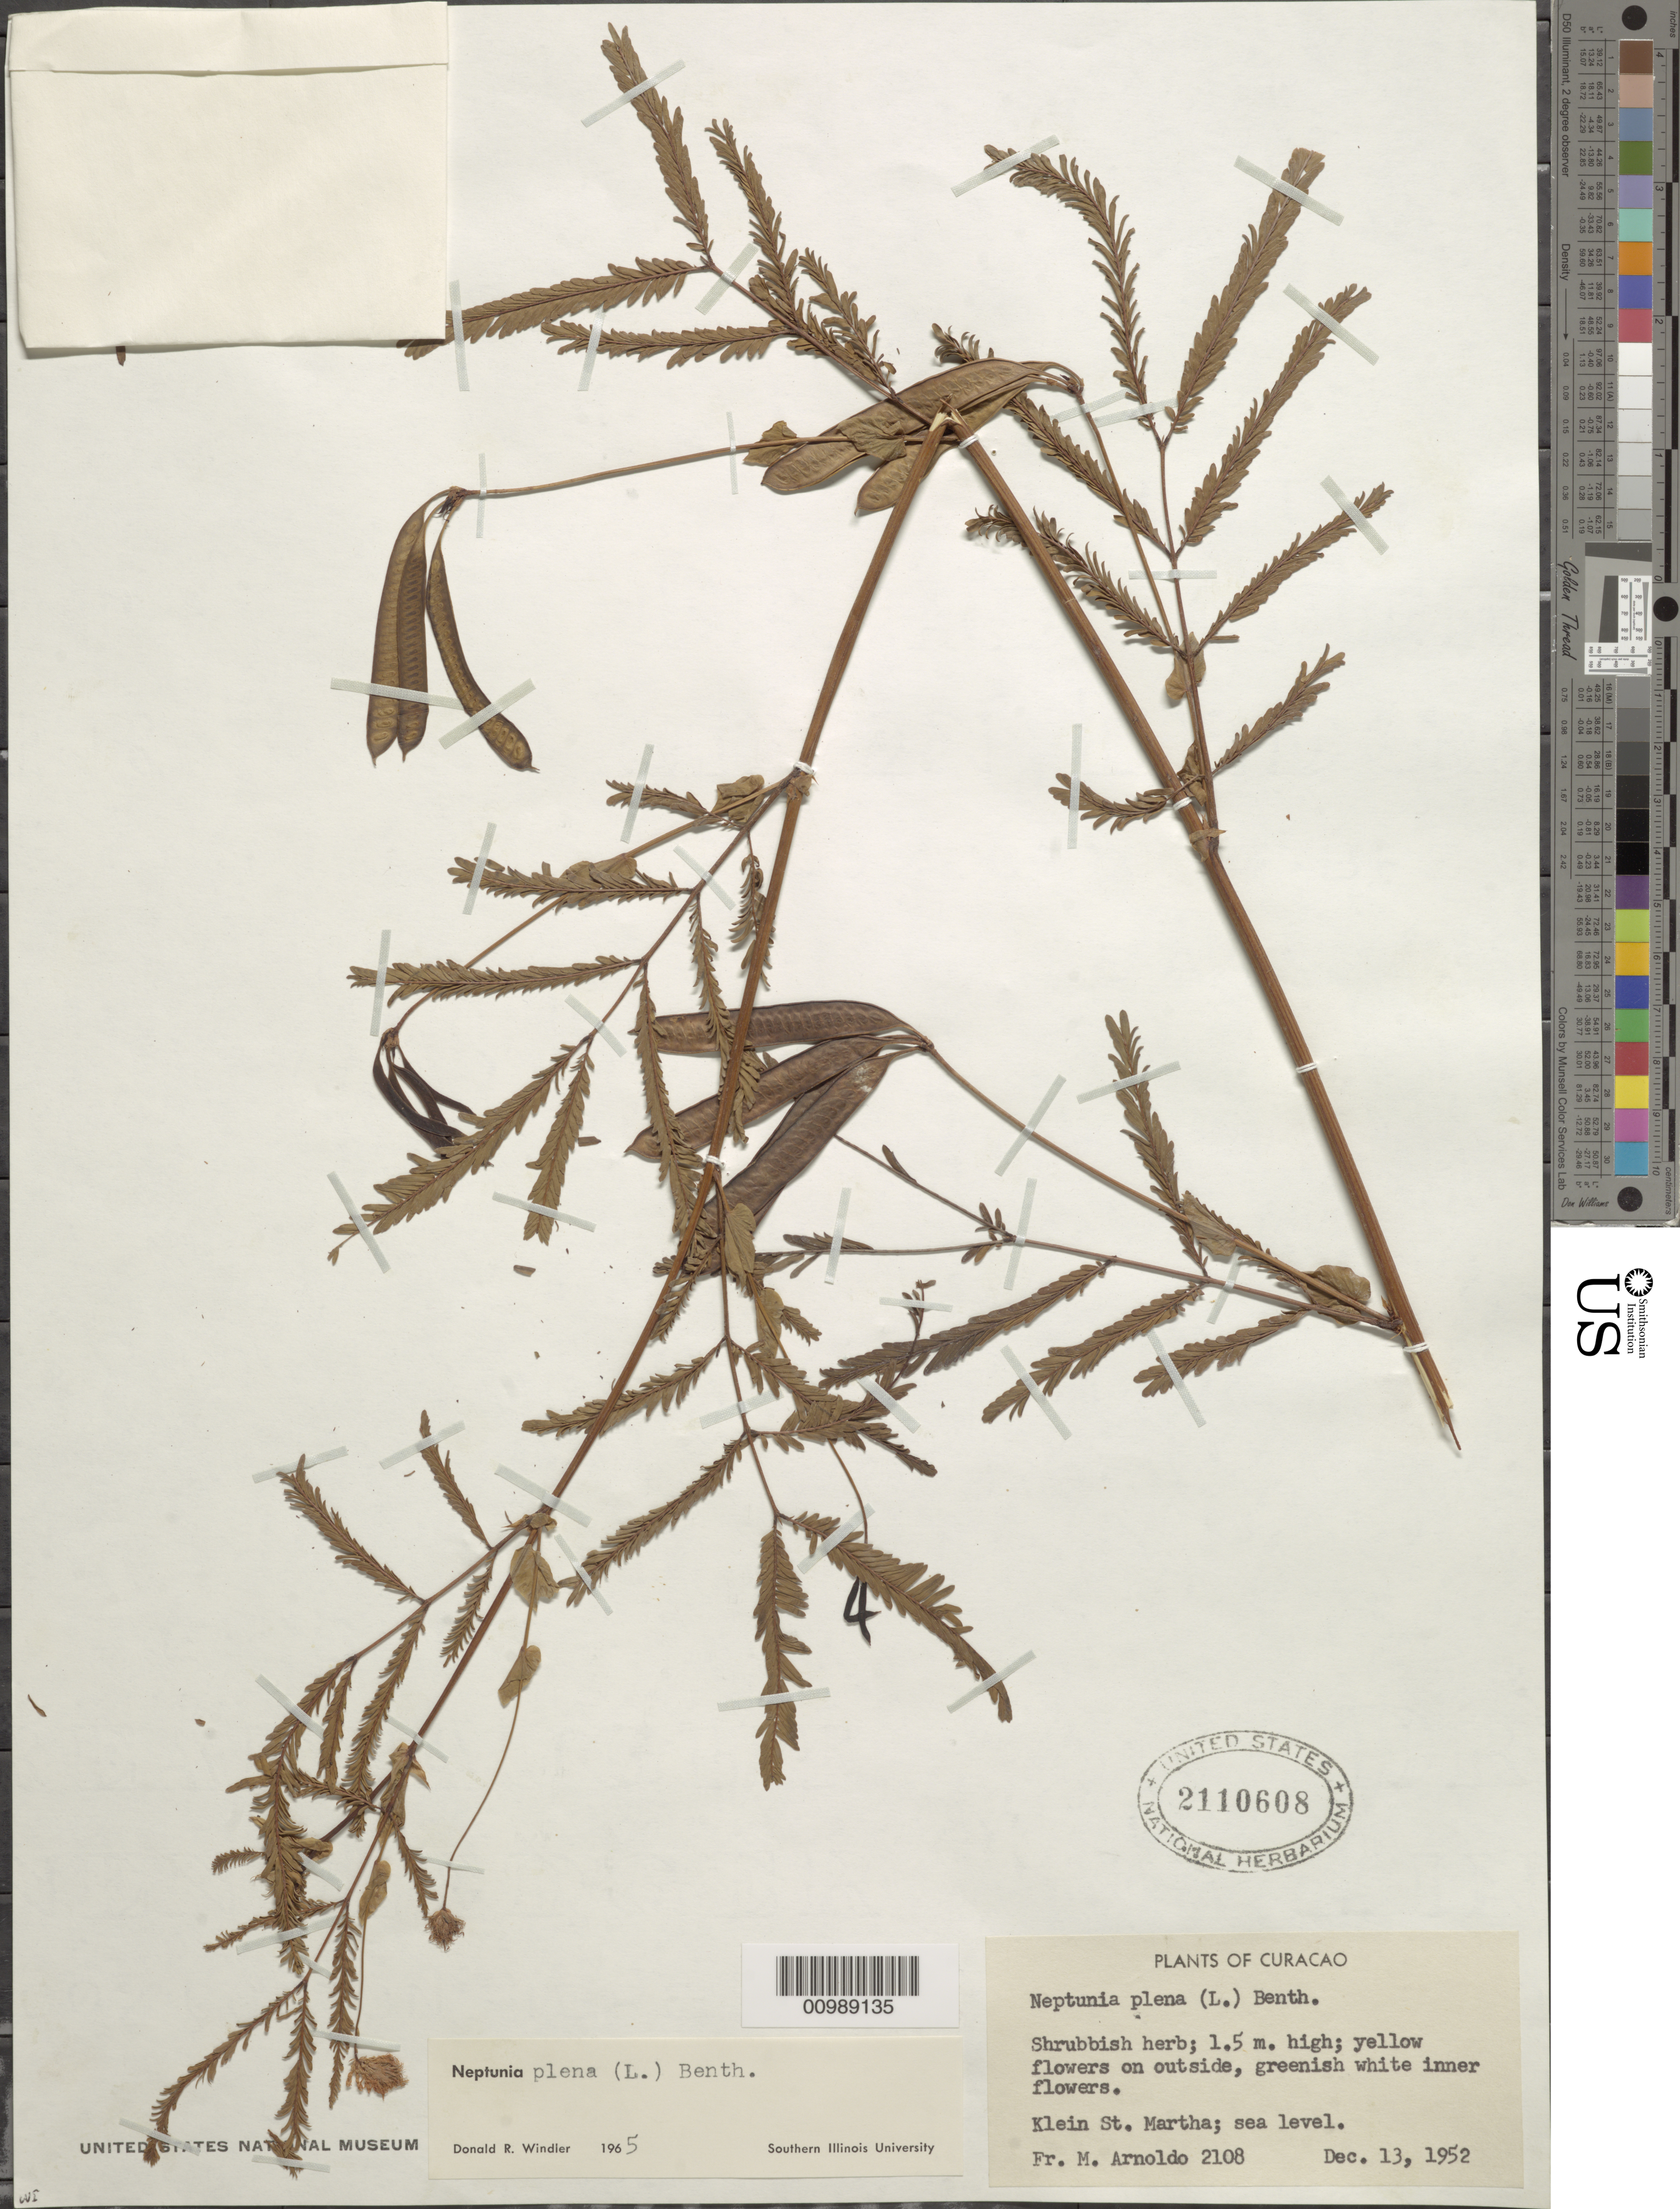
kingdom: Plantae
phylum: Tracheophyta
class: Magnoliopsida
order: Fabales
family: Fabaceae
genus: Neptunia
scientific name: Neptunia plena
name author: (L.) Benth.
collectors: N. Arnoldo-Broeders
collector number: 2108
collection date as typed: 13 Dec 1952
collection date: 1952-12-13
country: Curaçao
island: Curaçao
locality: Klein St. Martha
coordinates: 0 N, 0 E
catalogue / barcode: US 2110608